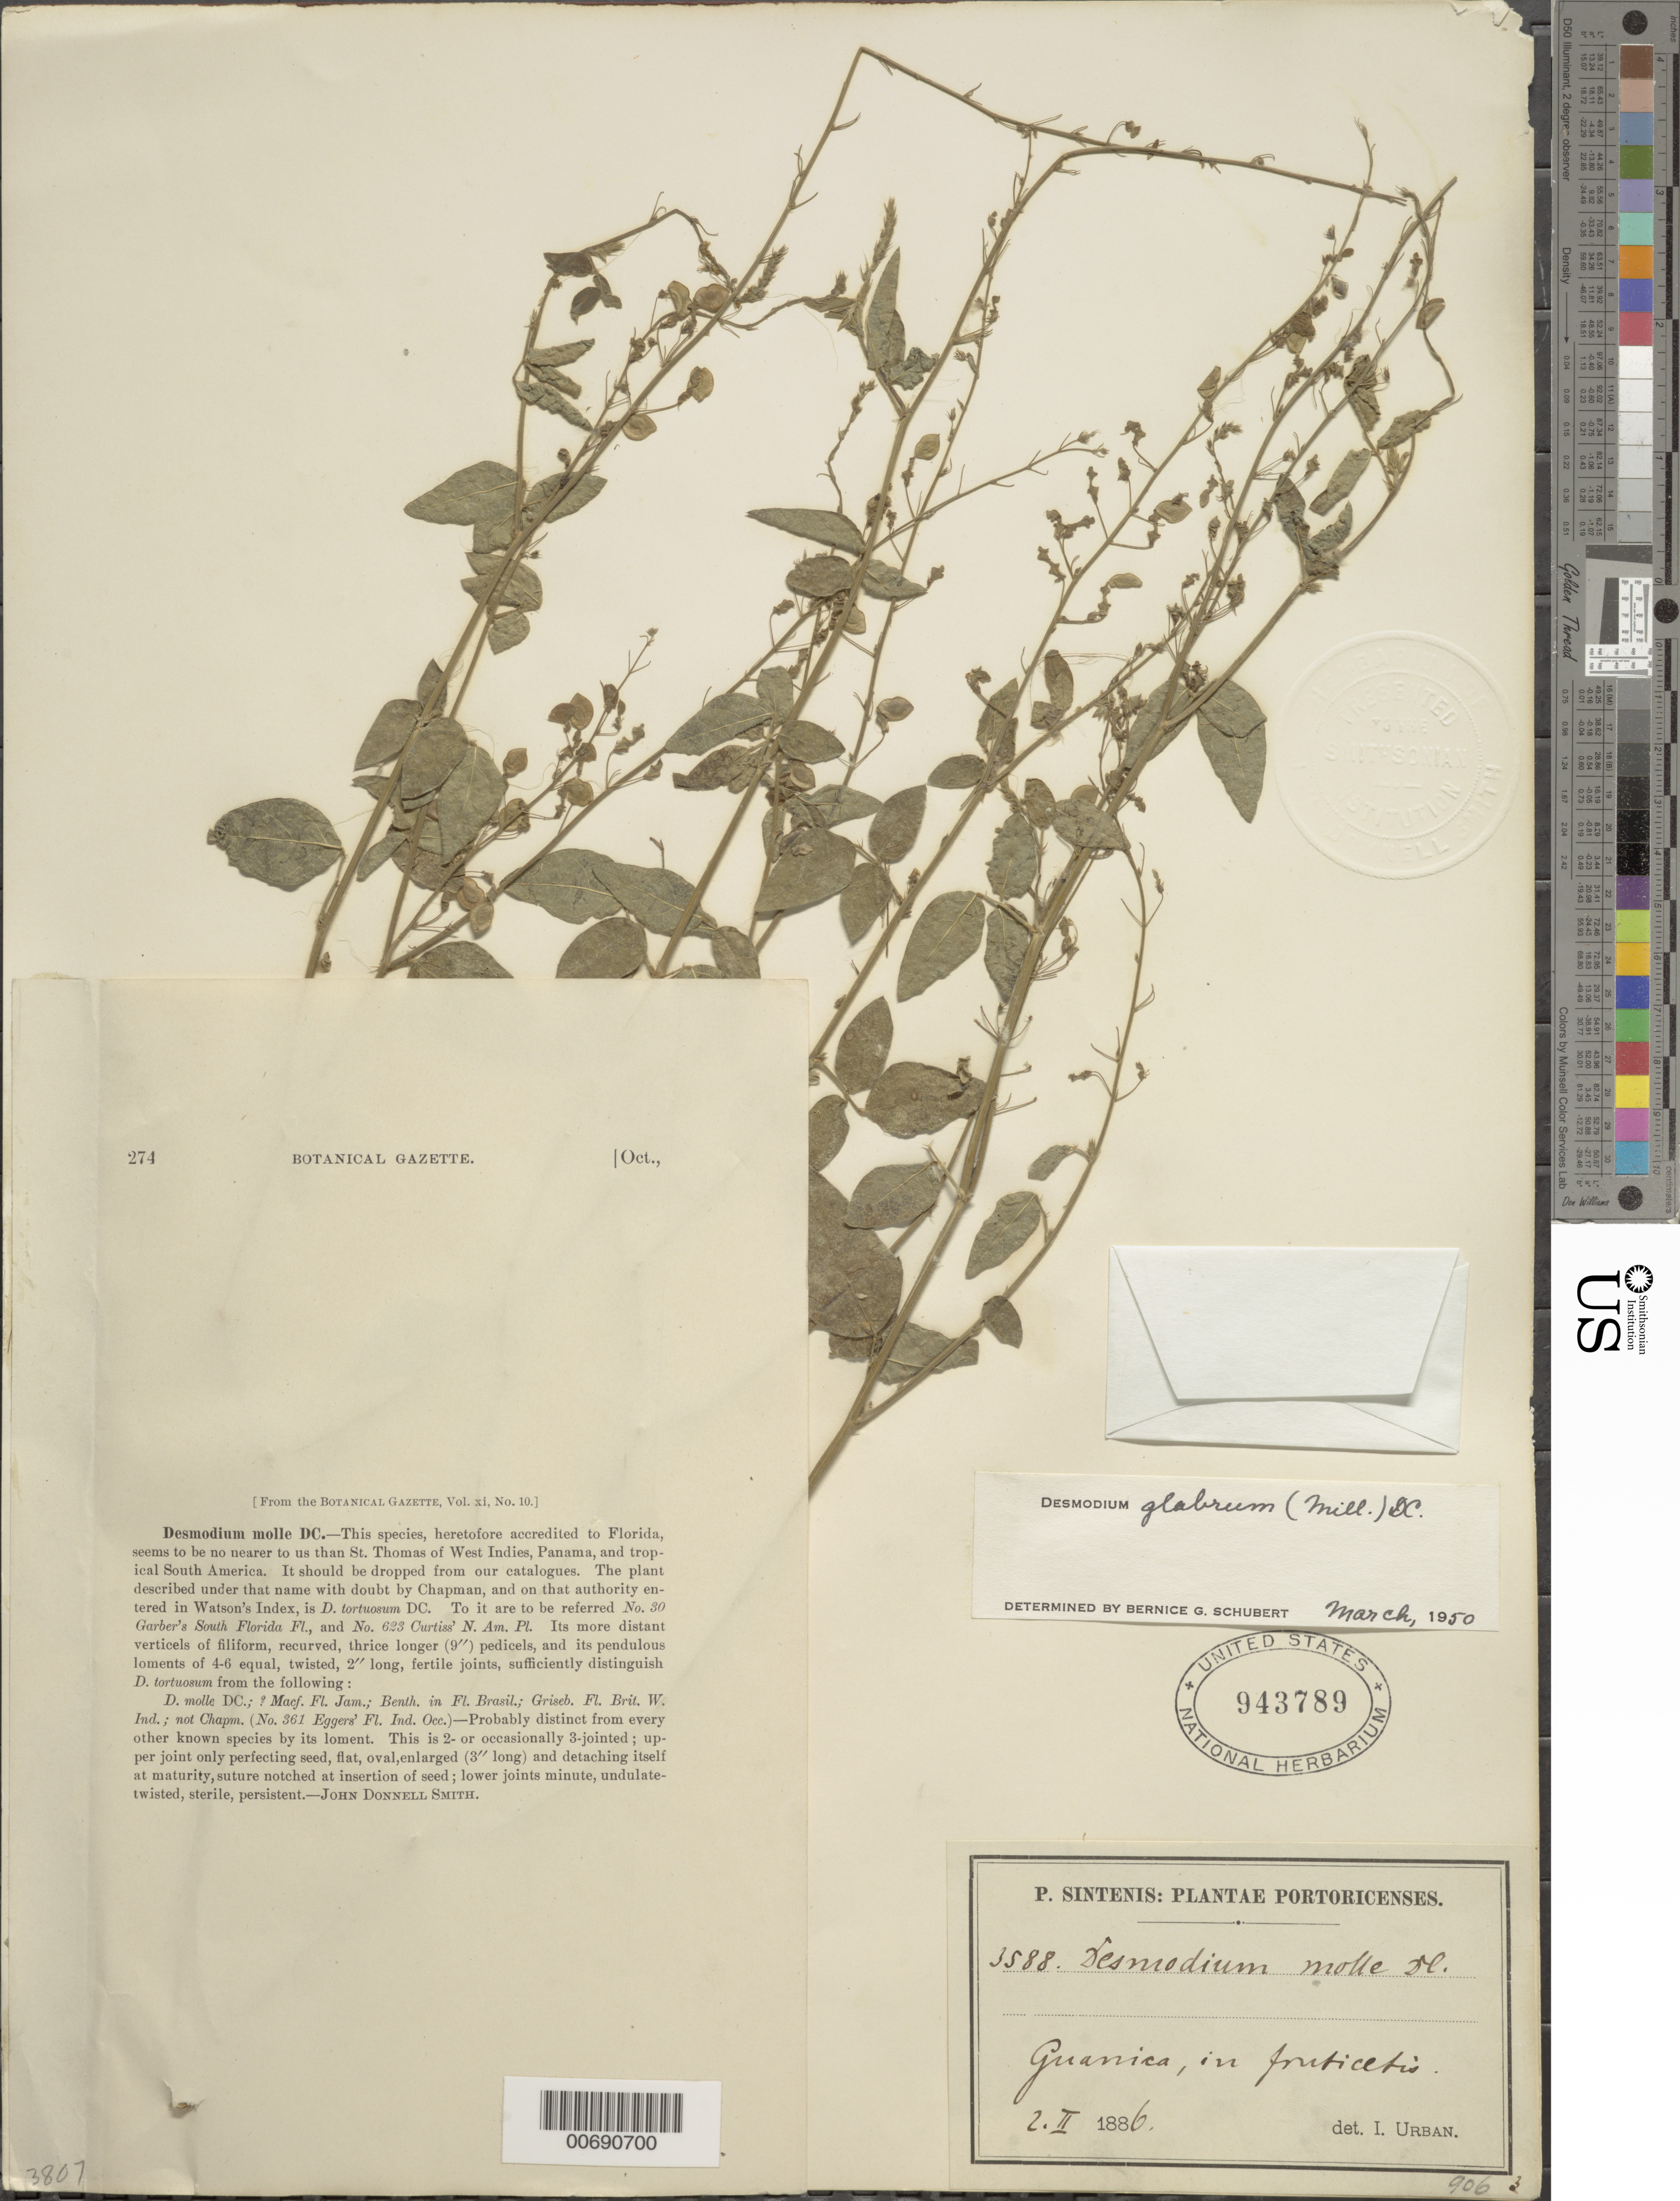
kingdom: Plantae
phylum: Tracheophyta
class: Magnoliopsida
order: Fabales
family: Fabaceae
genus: Desmodium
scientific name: Desmodium glabrum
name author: (Mill.) DC.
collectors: P. Sintenis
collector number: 3588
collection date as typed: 02 Feb 1886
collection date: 1886-02-02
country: Puerto Rico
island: Greater Antilles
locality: Guanica.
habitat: in fruticetis.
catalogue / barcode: US 943789